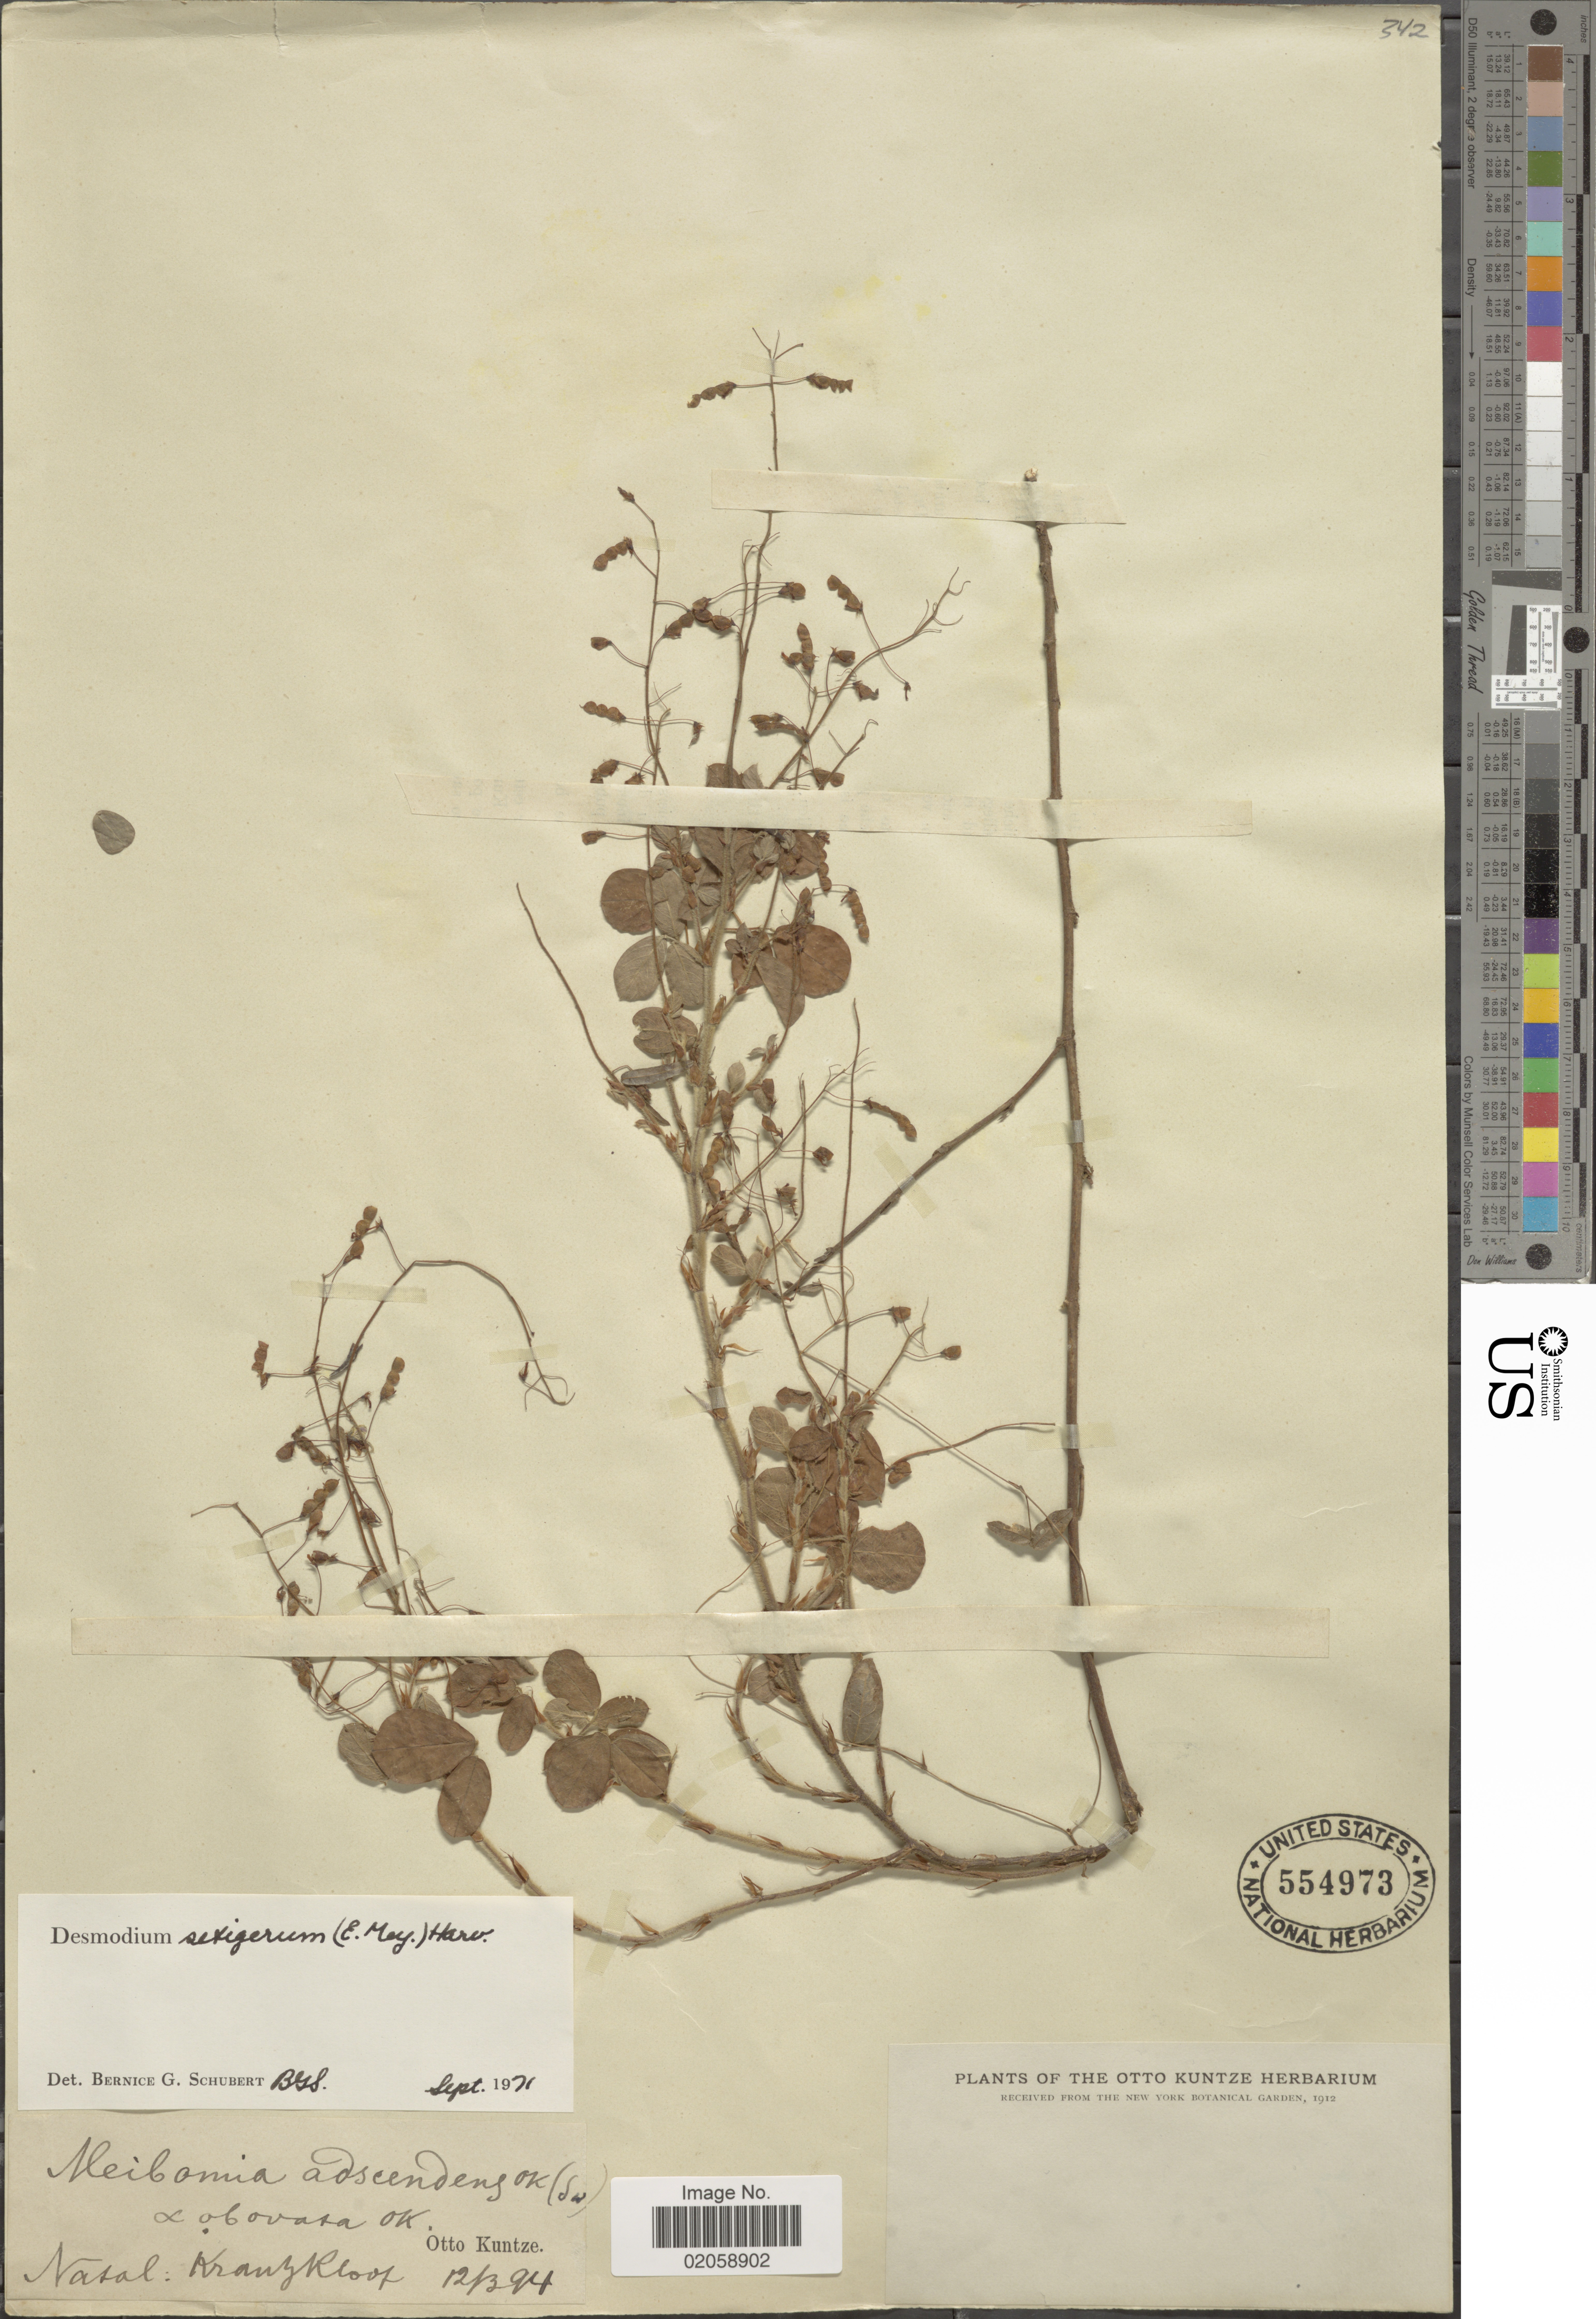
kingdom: Plantae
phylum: Tracheophyta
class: Magnoliopsida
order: Fabales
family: Fabaceae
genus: Grona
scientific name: Grona setigera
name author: (E. Mey.) H. Ohashi & K. Ohashi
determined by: Strong, Mark T., (BOT), Smithsonian Institution - National Museum of Natural History (UNITED STATES)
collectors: C.E.O. Kuntze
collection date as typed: Transcribed d/m/y: 12/3/94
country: South Africa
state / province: KwaZulu-Natal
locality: Natal: Kranzkloof.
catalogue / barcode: US 554973